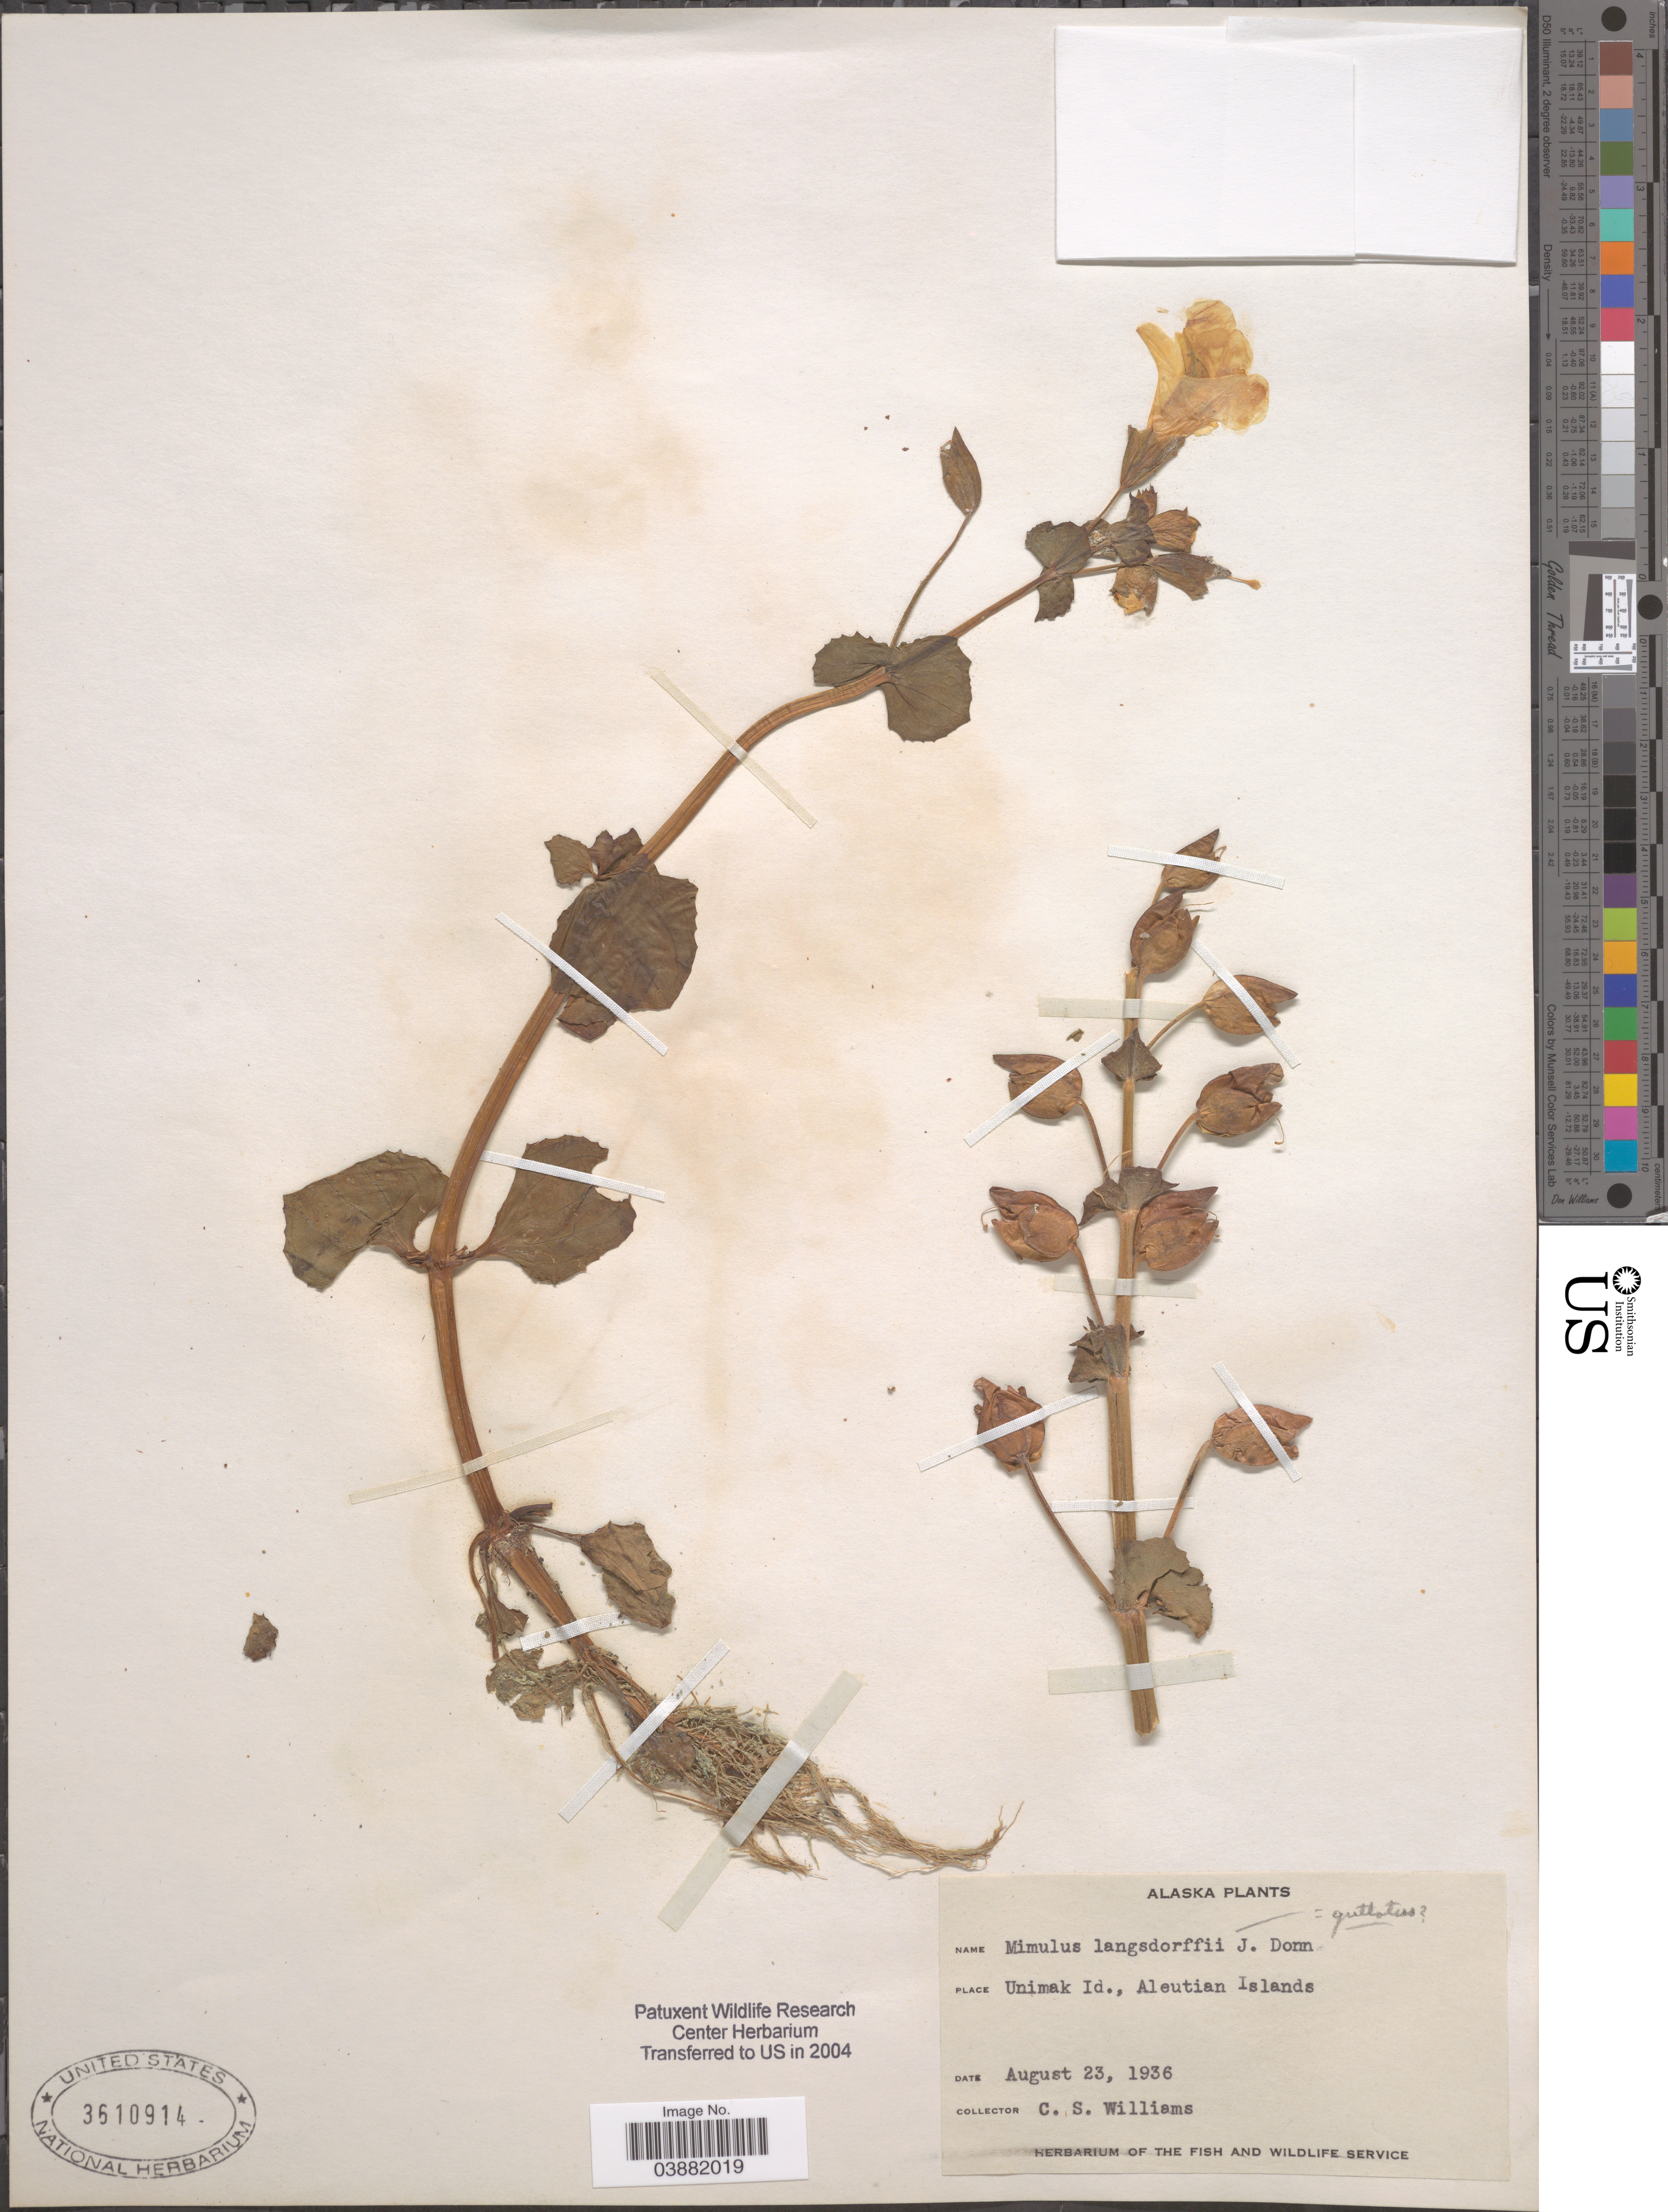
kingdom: Plantae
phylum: Tracheophyta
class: Magnoliopsida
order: Lamiales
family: Phrymaceae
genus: Mimulus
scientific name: Mimulus langsdorffii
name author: Donn & Sims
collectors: C. Williams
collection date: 1936-08-23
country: United States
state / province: Alaska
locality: Unimak Id., Aleutian Islands.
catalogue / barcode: US 3610914